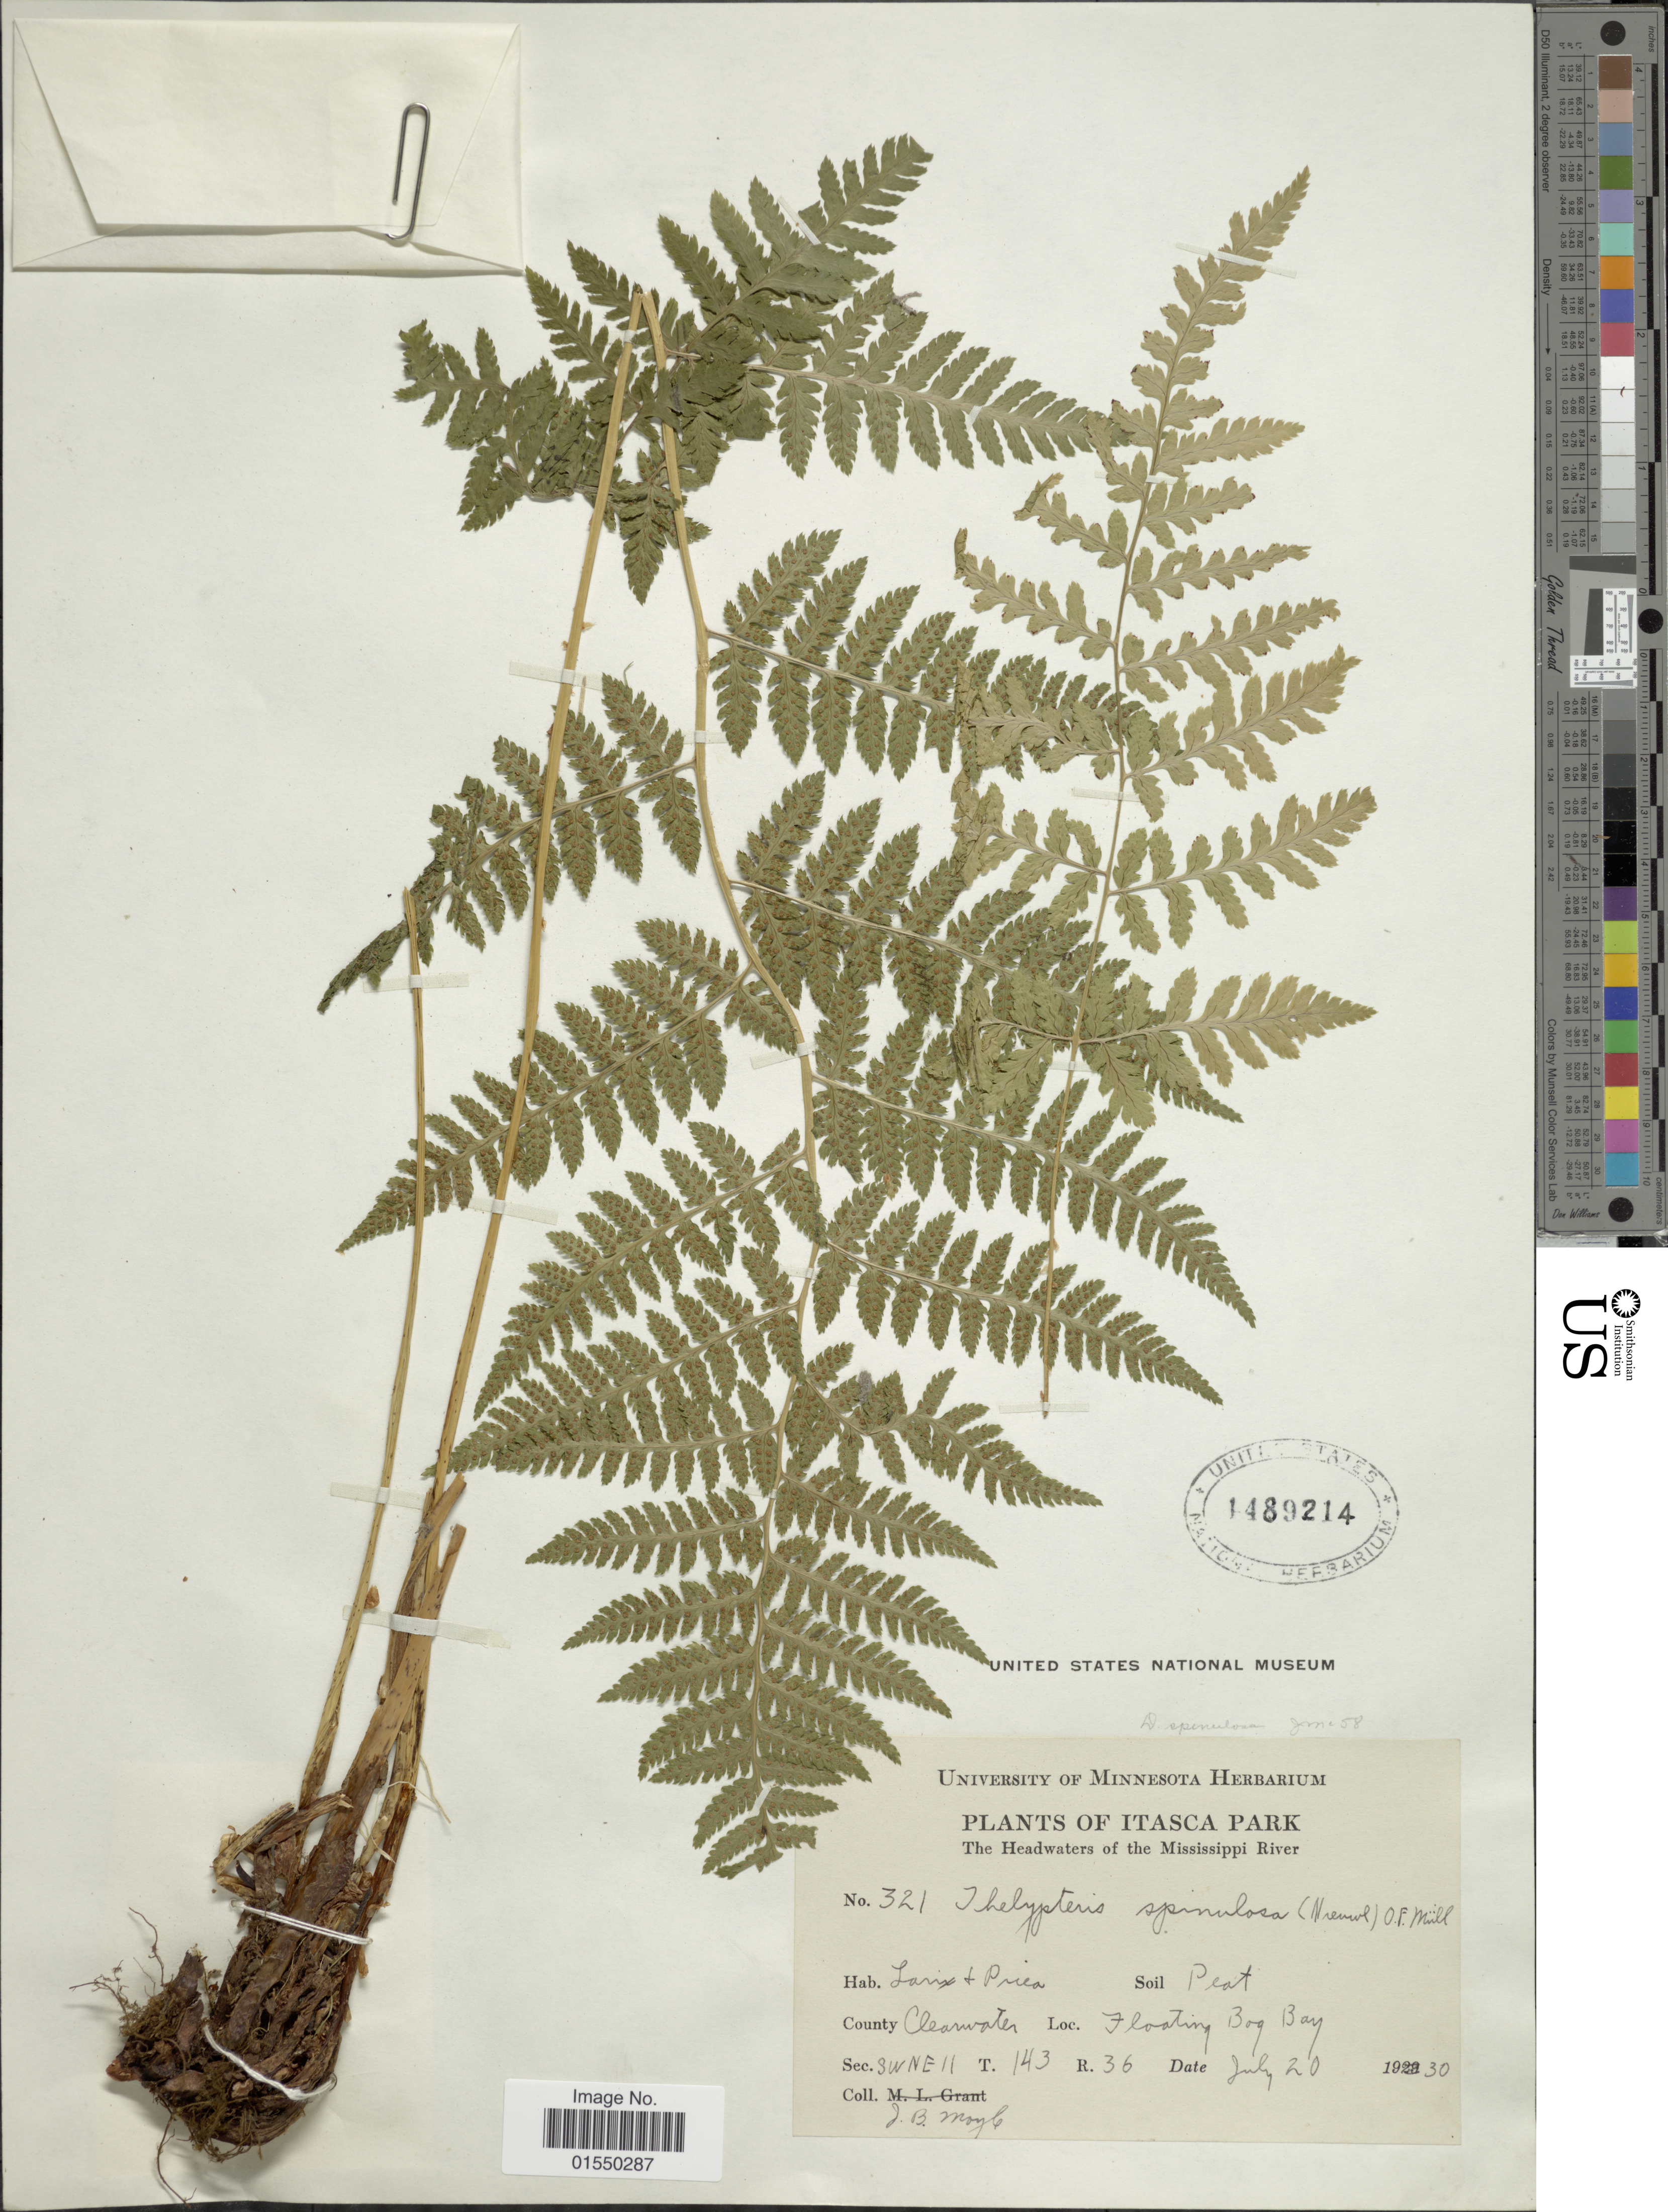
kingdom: Plantae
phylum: Tracheophyta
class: Polypodiopsida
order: Polypodiales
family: Dryopteridaceae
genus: Dryopteris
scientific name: Dryopteris carthusiana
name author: (Villars) H.P. Fuchs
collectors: J. Moyle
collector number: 321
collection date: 1930-07-20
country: United States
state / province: Minnesota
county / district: Clearwater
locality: Itasca Park, Headwaters of the Mississippi River, County Clearwater, Floating Bog Bay, Sec. SWN11 T 143 R36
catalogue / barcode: US 1489214